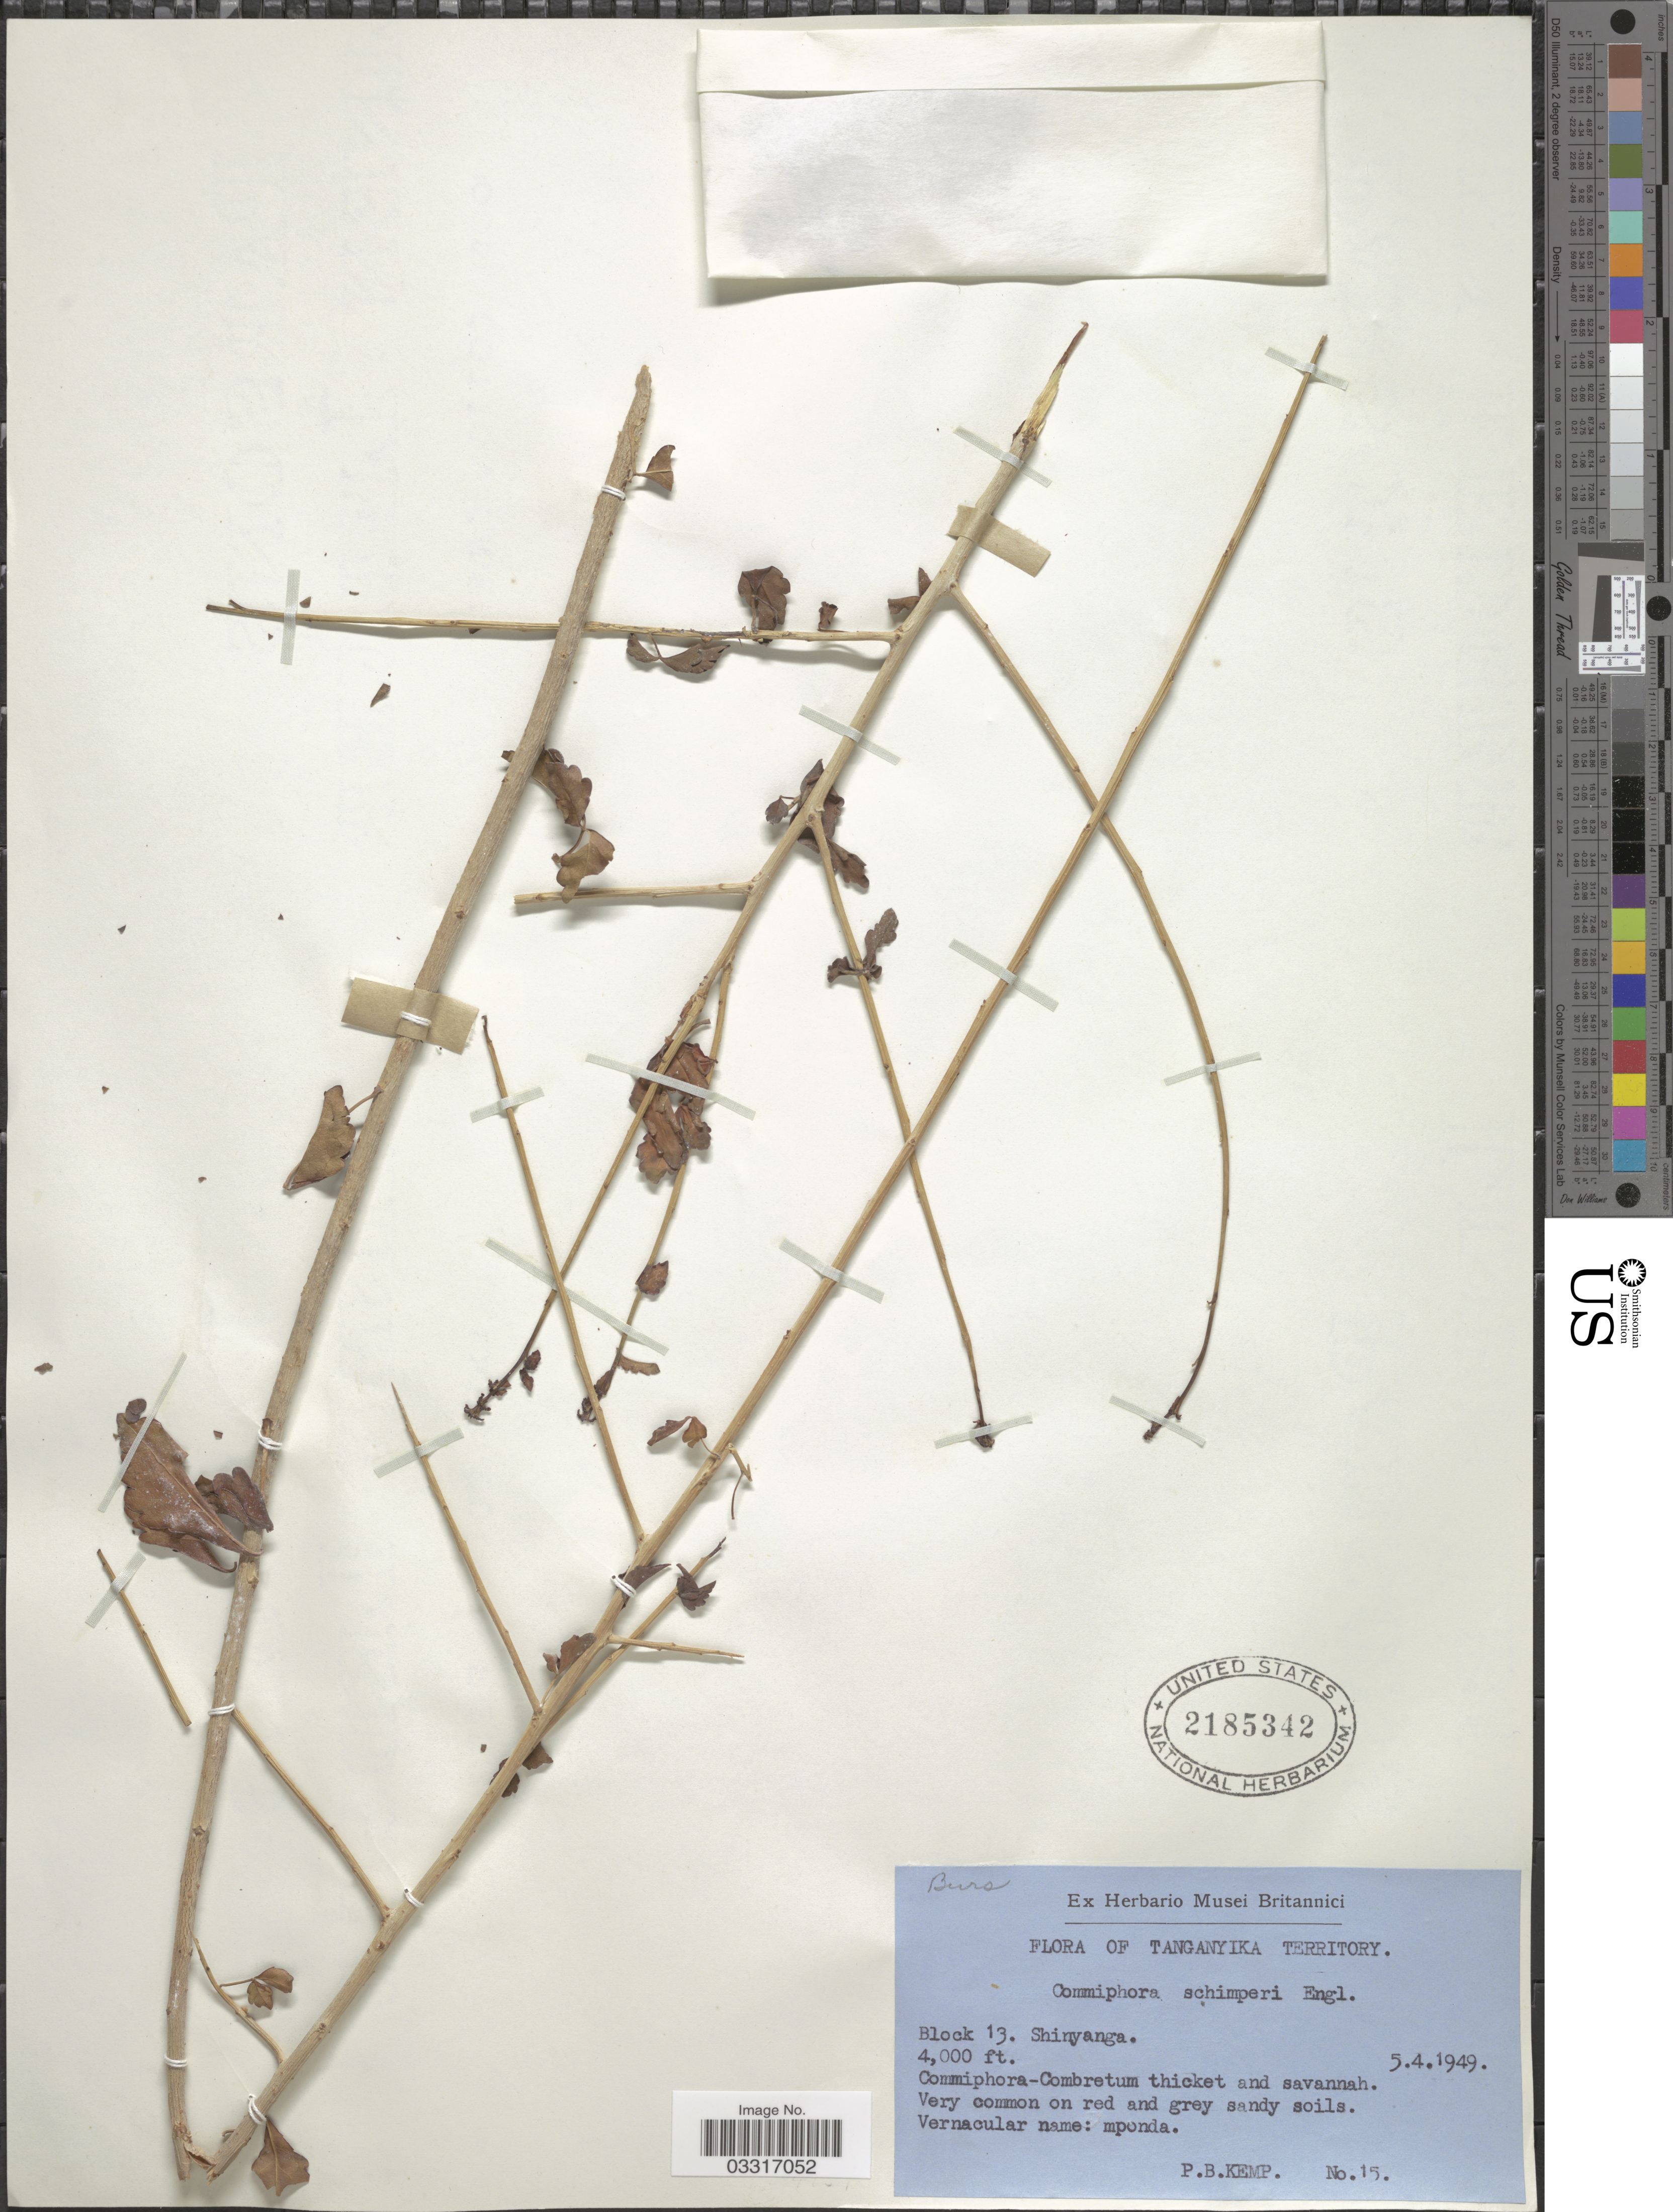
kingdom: Plantae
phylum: Tracheophyta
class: Magnoliopsida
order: Sapindales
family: Burseraceae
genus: Commiphora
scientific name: Commiphora schimperi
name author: (O. Berg) Engl.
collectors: P. Kemp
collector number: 15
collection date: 1949-04-05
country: Tanzania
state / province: Shinyanga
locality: Tanganyika Territory. Block 13. Shinyanga.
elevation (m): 1219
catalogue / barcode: US 2185342